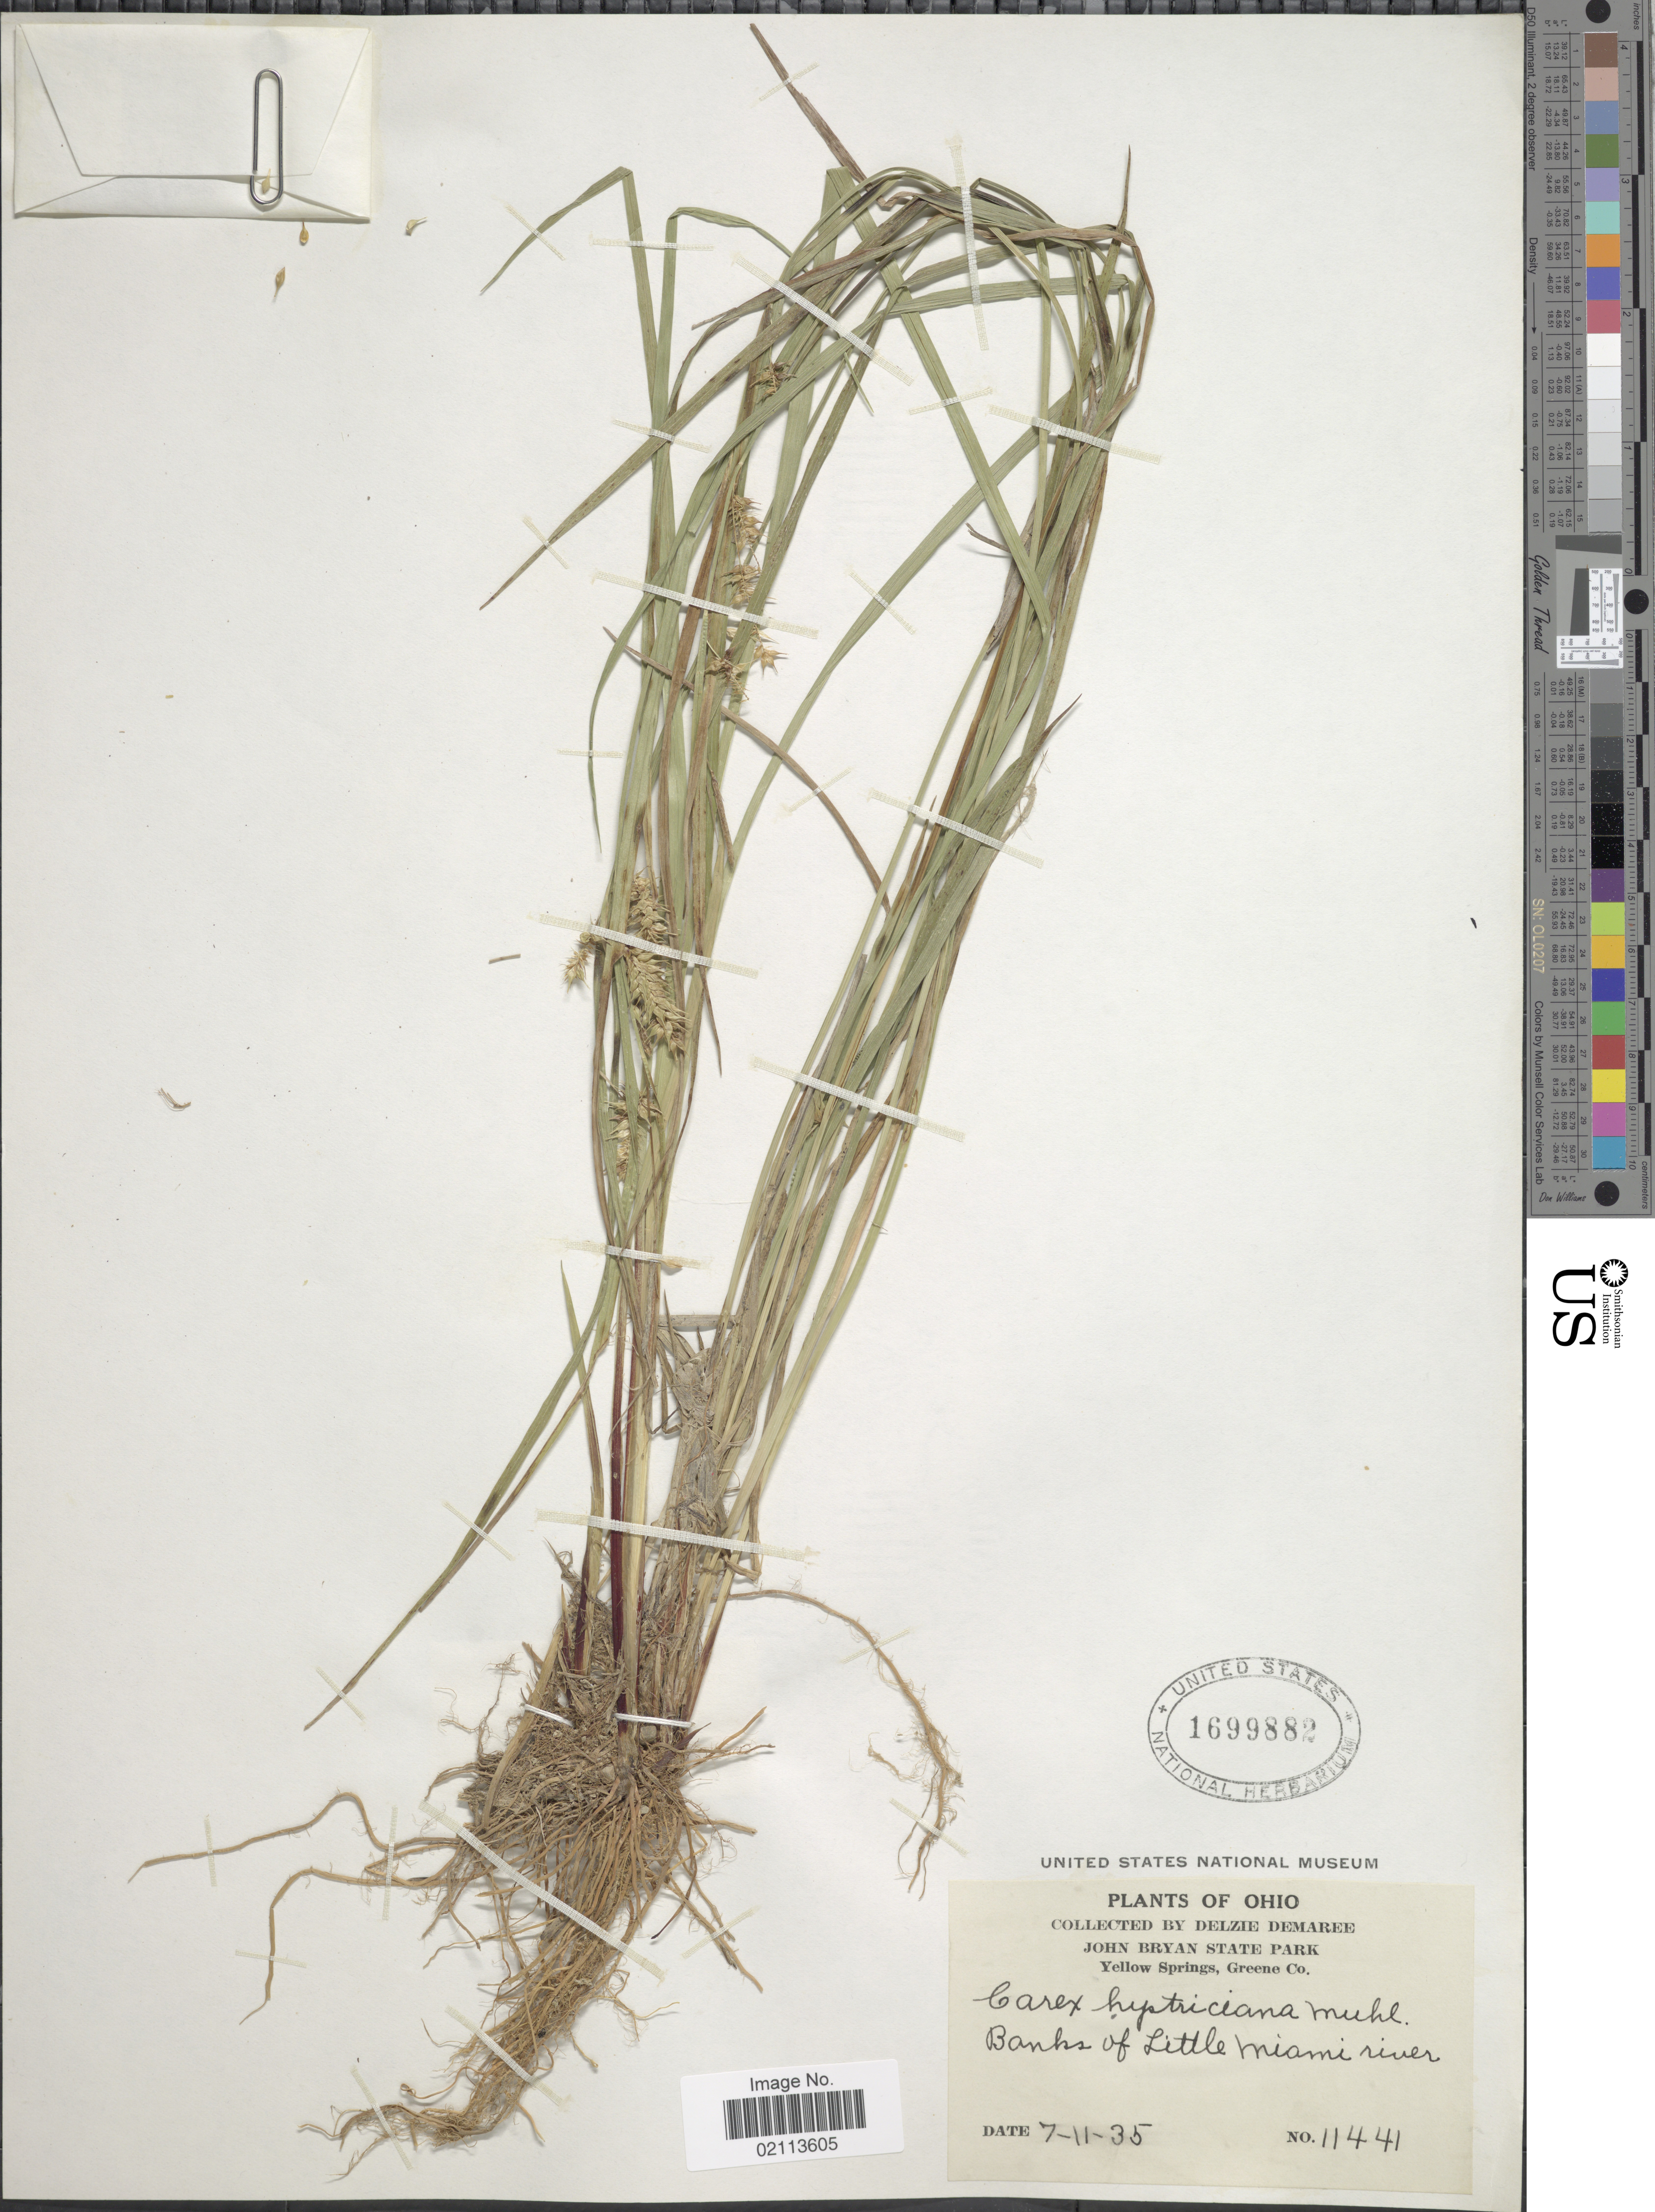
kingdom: Plantae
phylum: Tracheophyta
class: Liliopsida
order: Poales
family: Cyperaceae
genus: Carex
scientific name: Carex hystericina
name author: Muhl. ex Willd.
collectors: D. Demaree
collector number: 11441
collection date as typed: Transcribed d/m/y: 11/7/35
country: United States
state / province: Ohio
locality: John Bryan State Park, Yellow Springs, Green Co, Banks of Little Miami river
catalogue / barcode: US 1699882